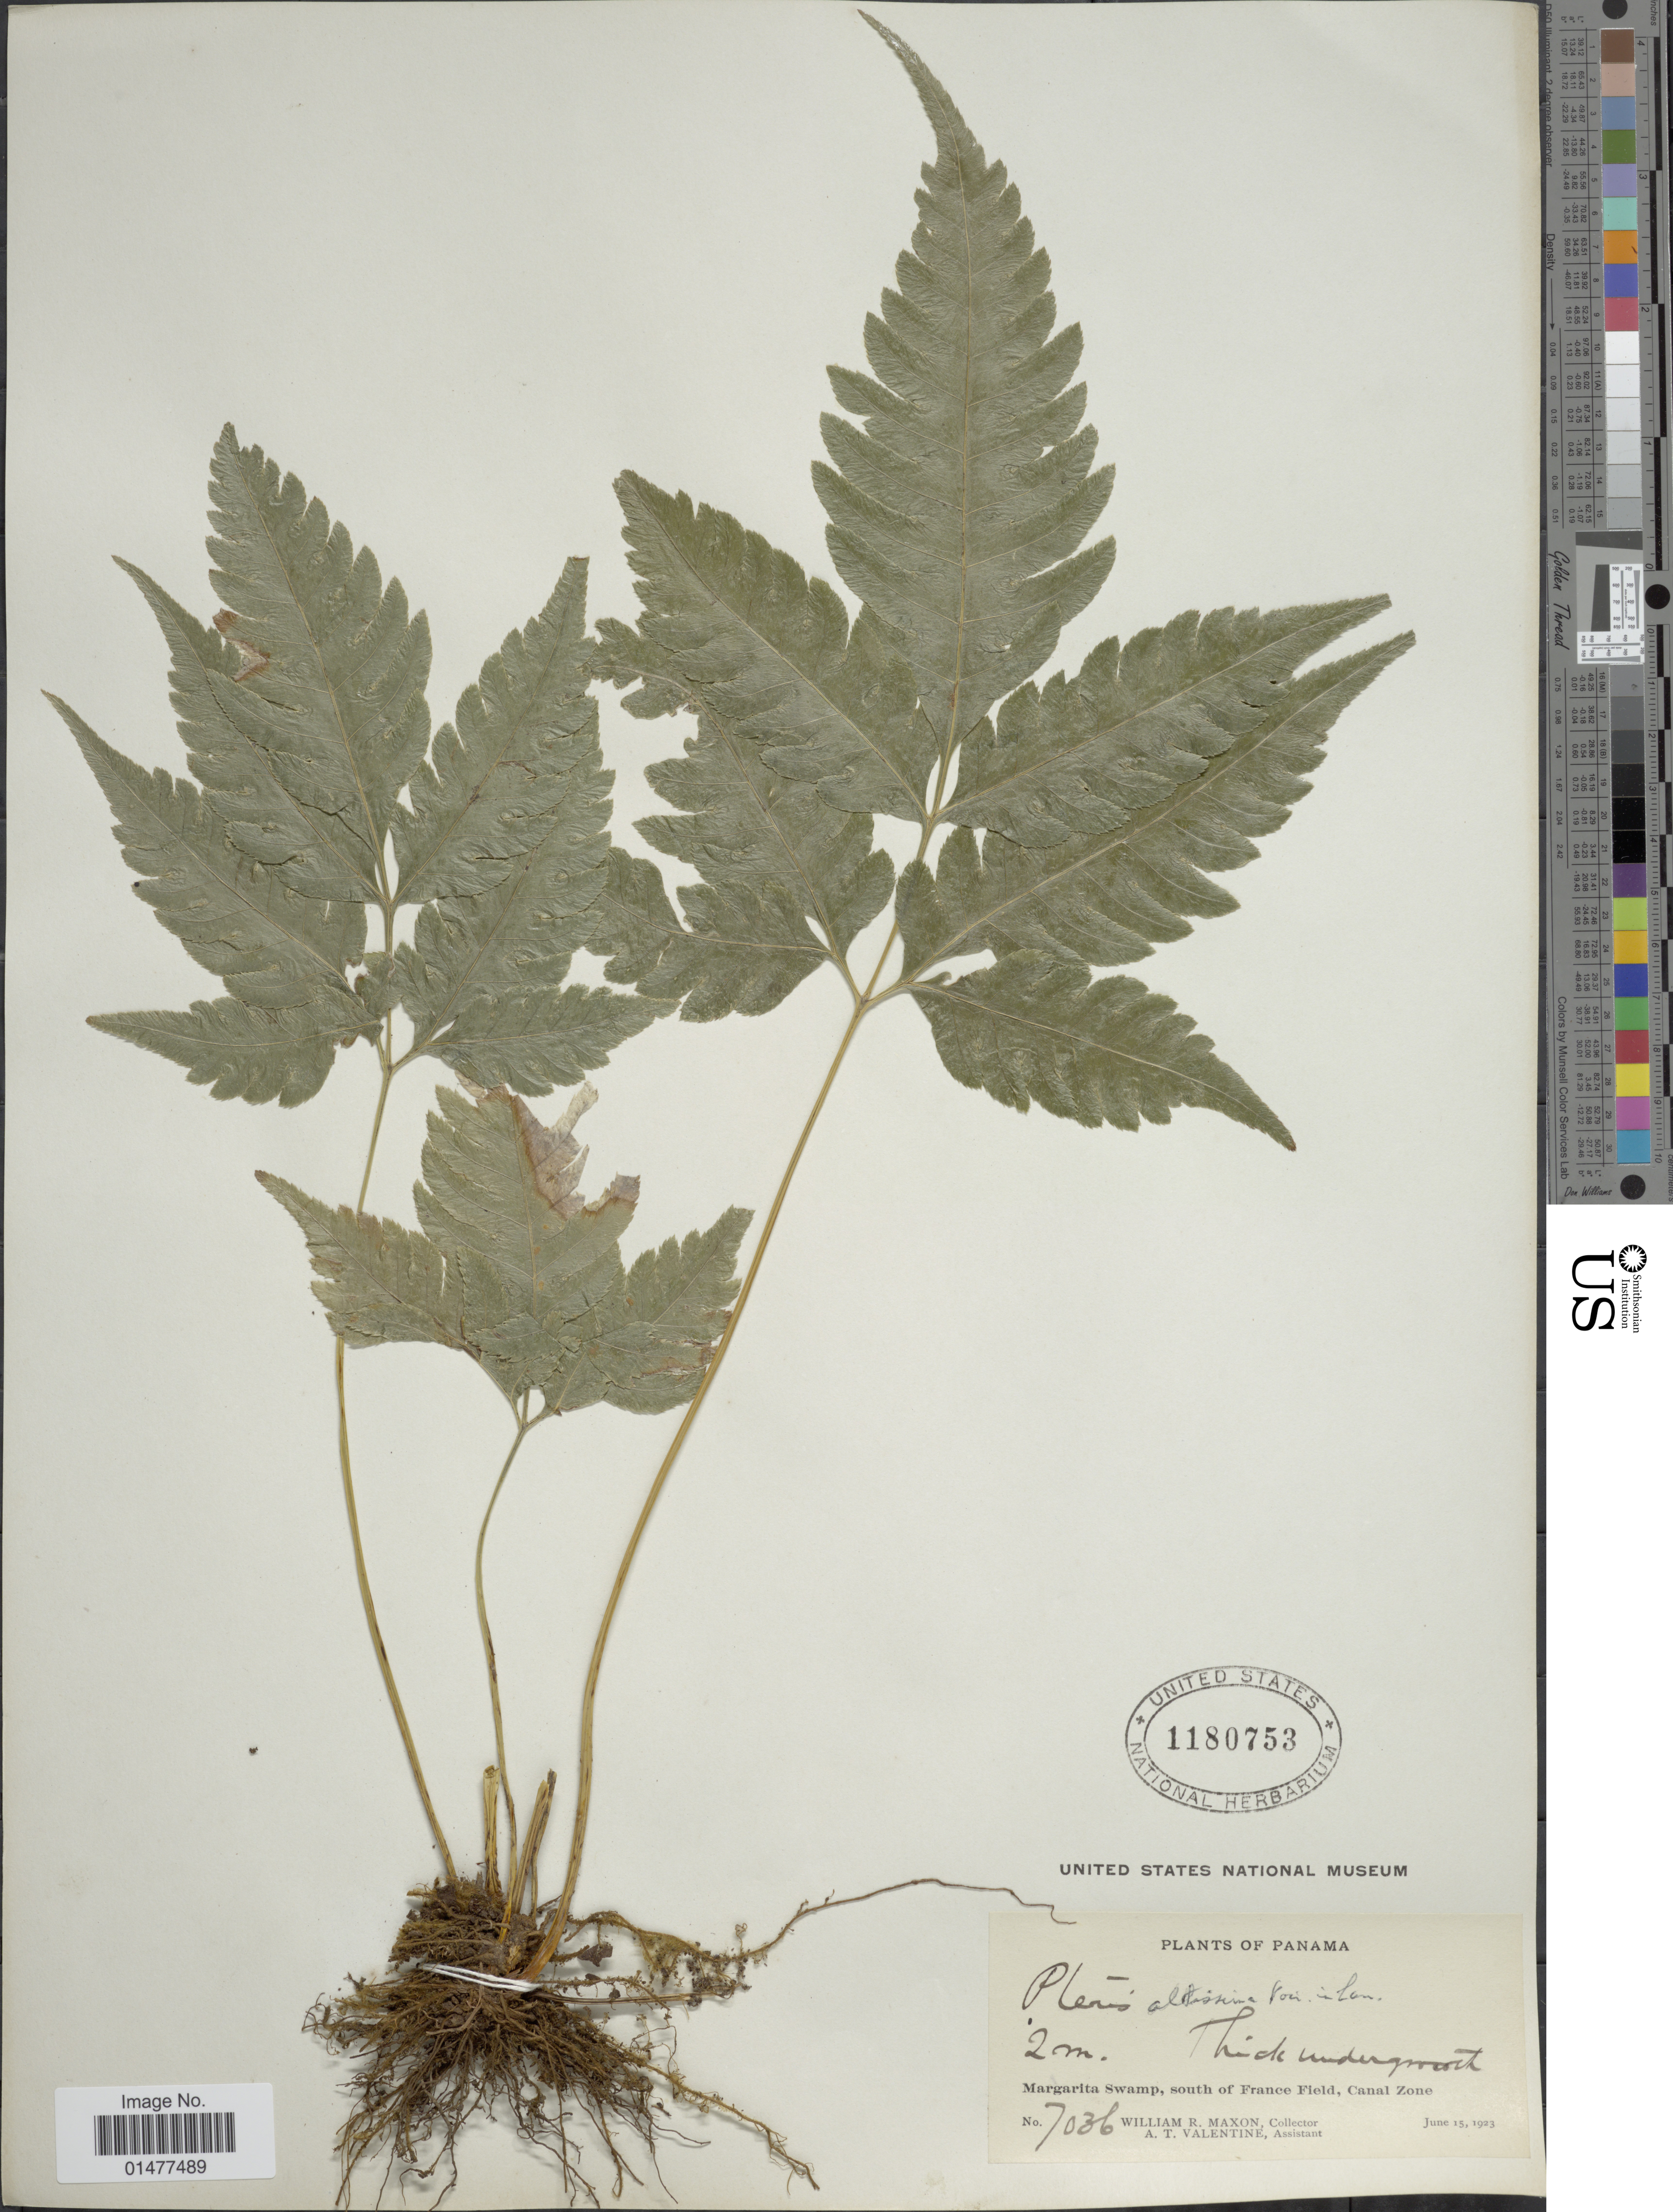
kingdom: Plantae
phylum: Tracheophyta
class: Polypodiopsida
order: Polypodiales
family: Pteridaceae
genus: Pteris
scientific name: Pteris altissima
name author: Poir.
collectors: W. R. Maxon & A. Valentine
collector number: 7036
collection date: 1923-06-15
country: Panama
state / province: Colón / Panamá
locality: Canal Zone, Margarita Swamp, south of France Field.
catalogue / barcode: US 1180753